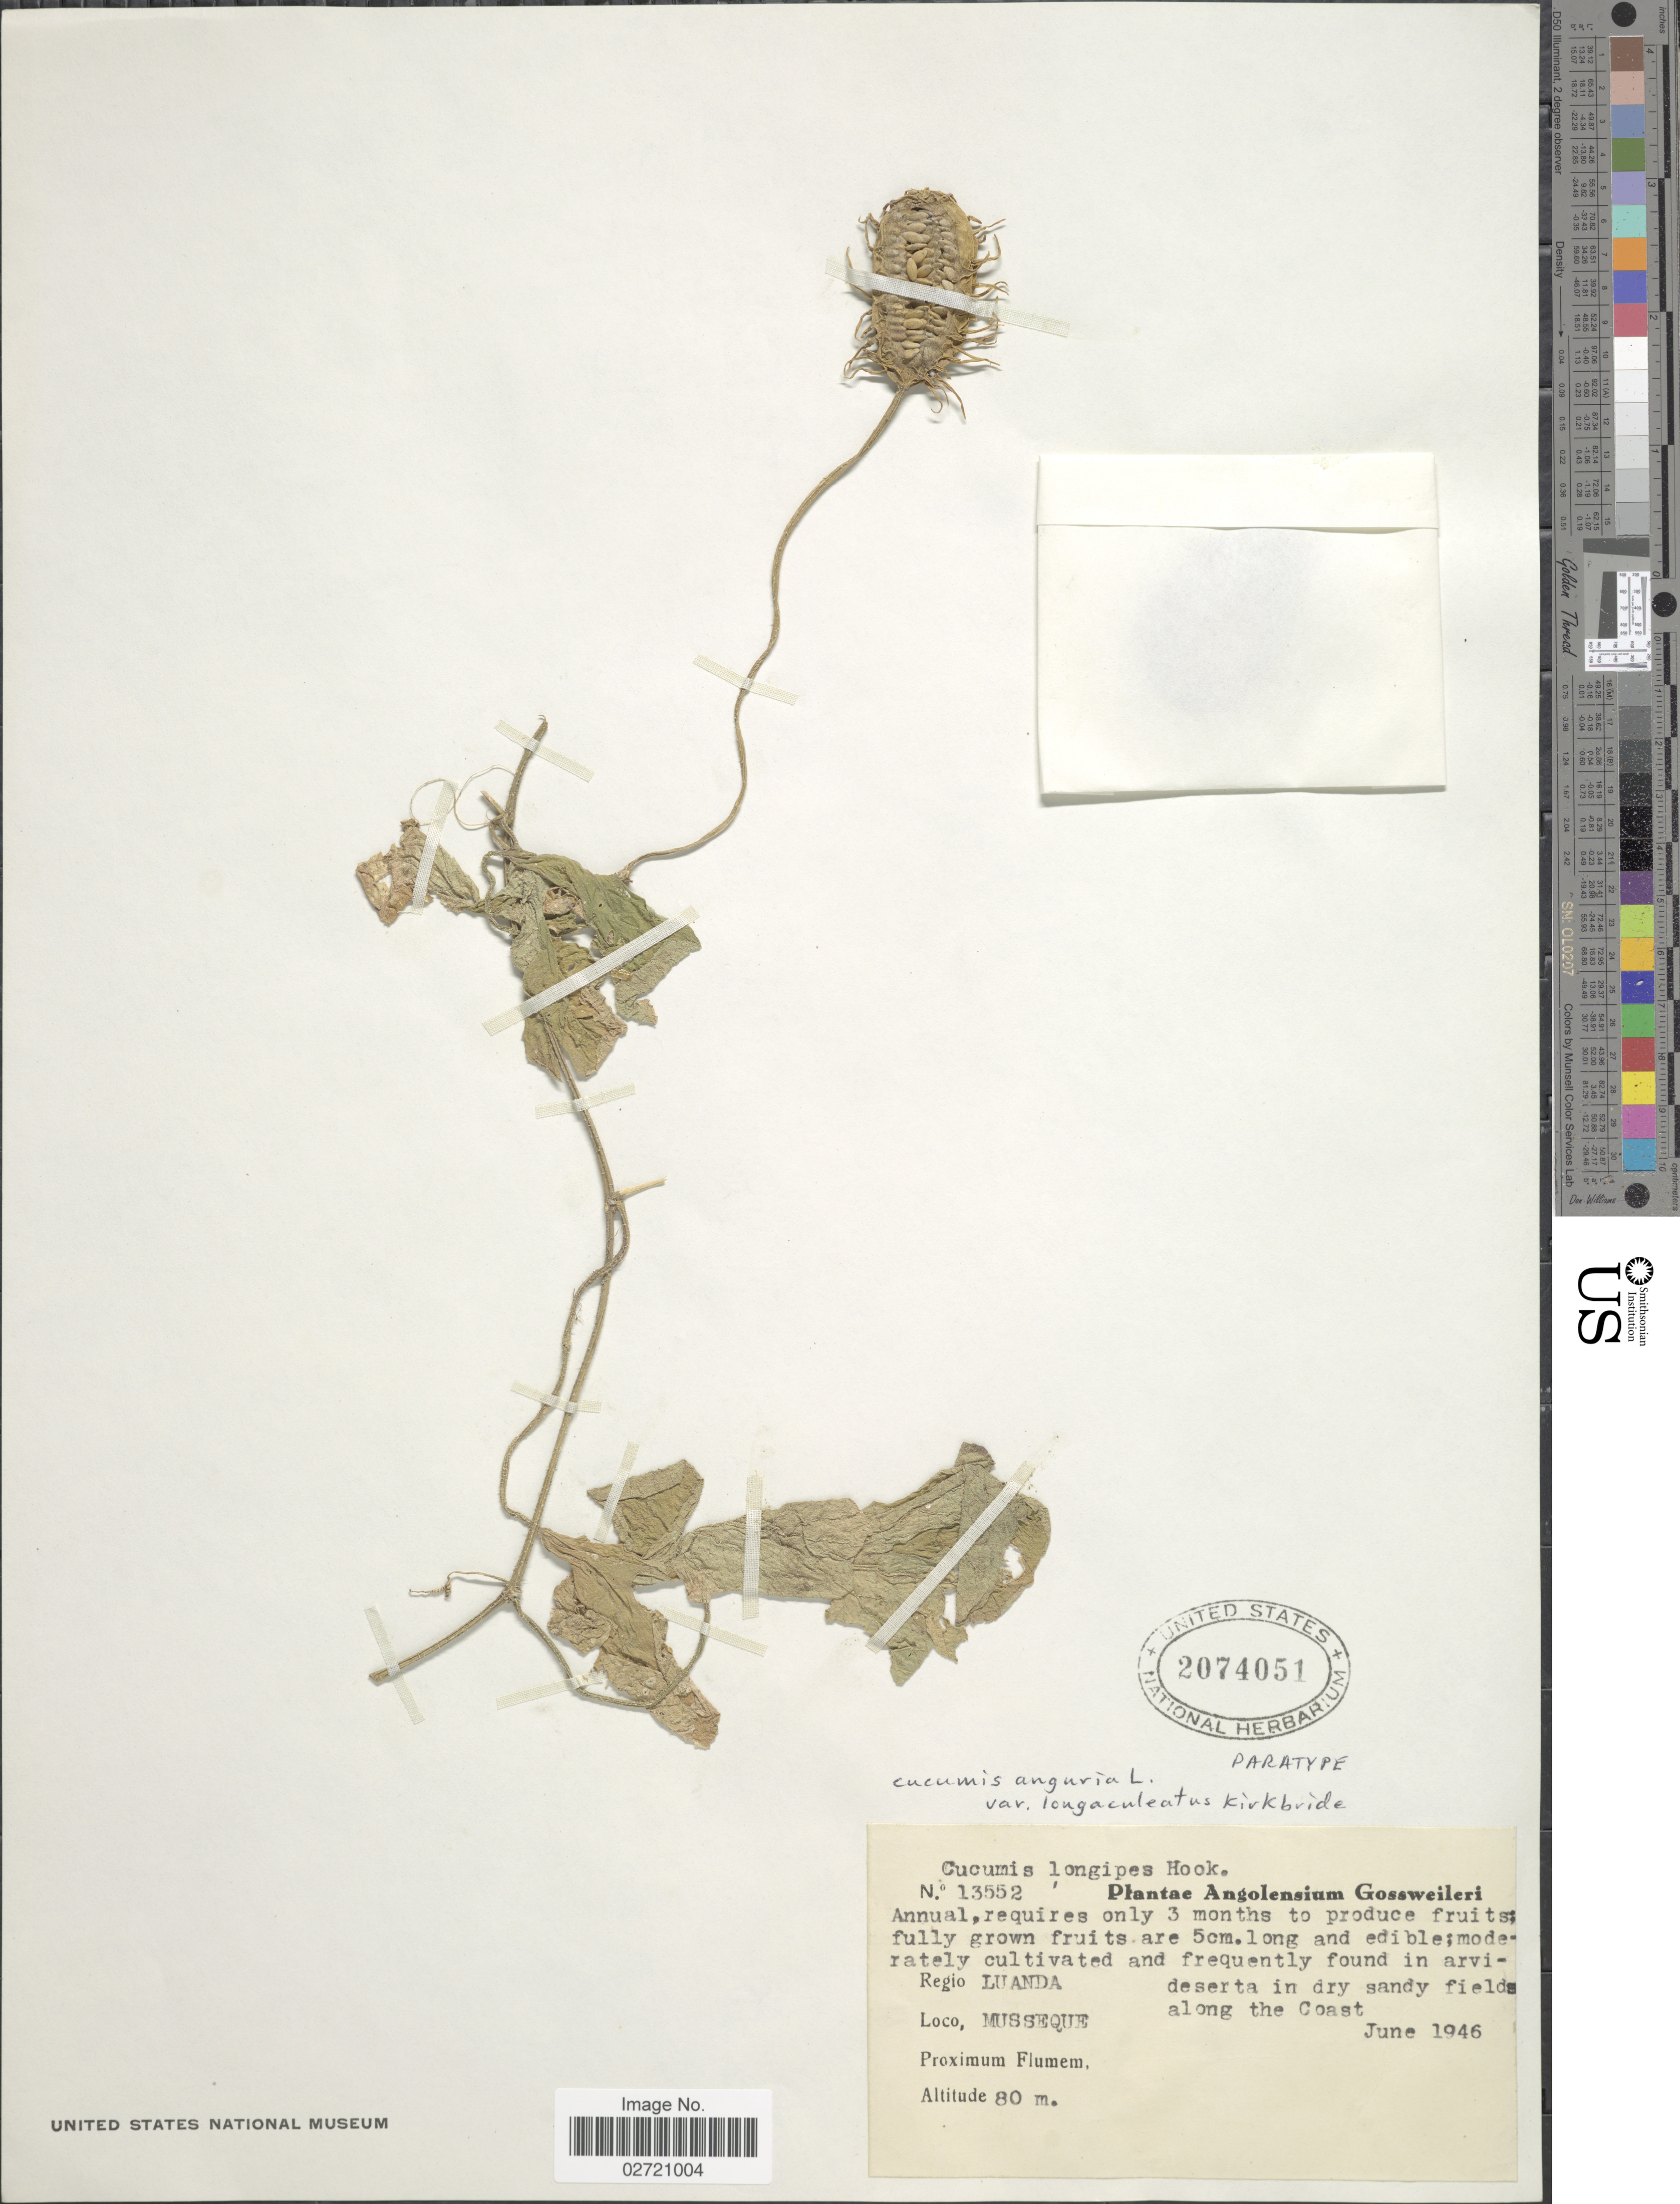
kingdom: Plantae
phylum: Tracheophyta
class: Magnoliopsida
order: Cucurbitales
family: Cucurbitaceae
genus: Cucumis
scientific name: Cucumis anguria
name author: L.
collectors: -. Gossweiler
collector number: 13552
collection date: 1946-06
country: Angola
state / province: Luanda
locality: Musseque, along the Coast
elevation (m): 80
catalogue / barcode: US 2074051